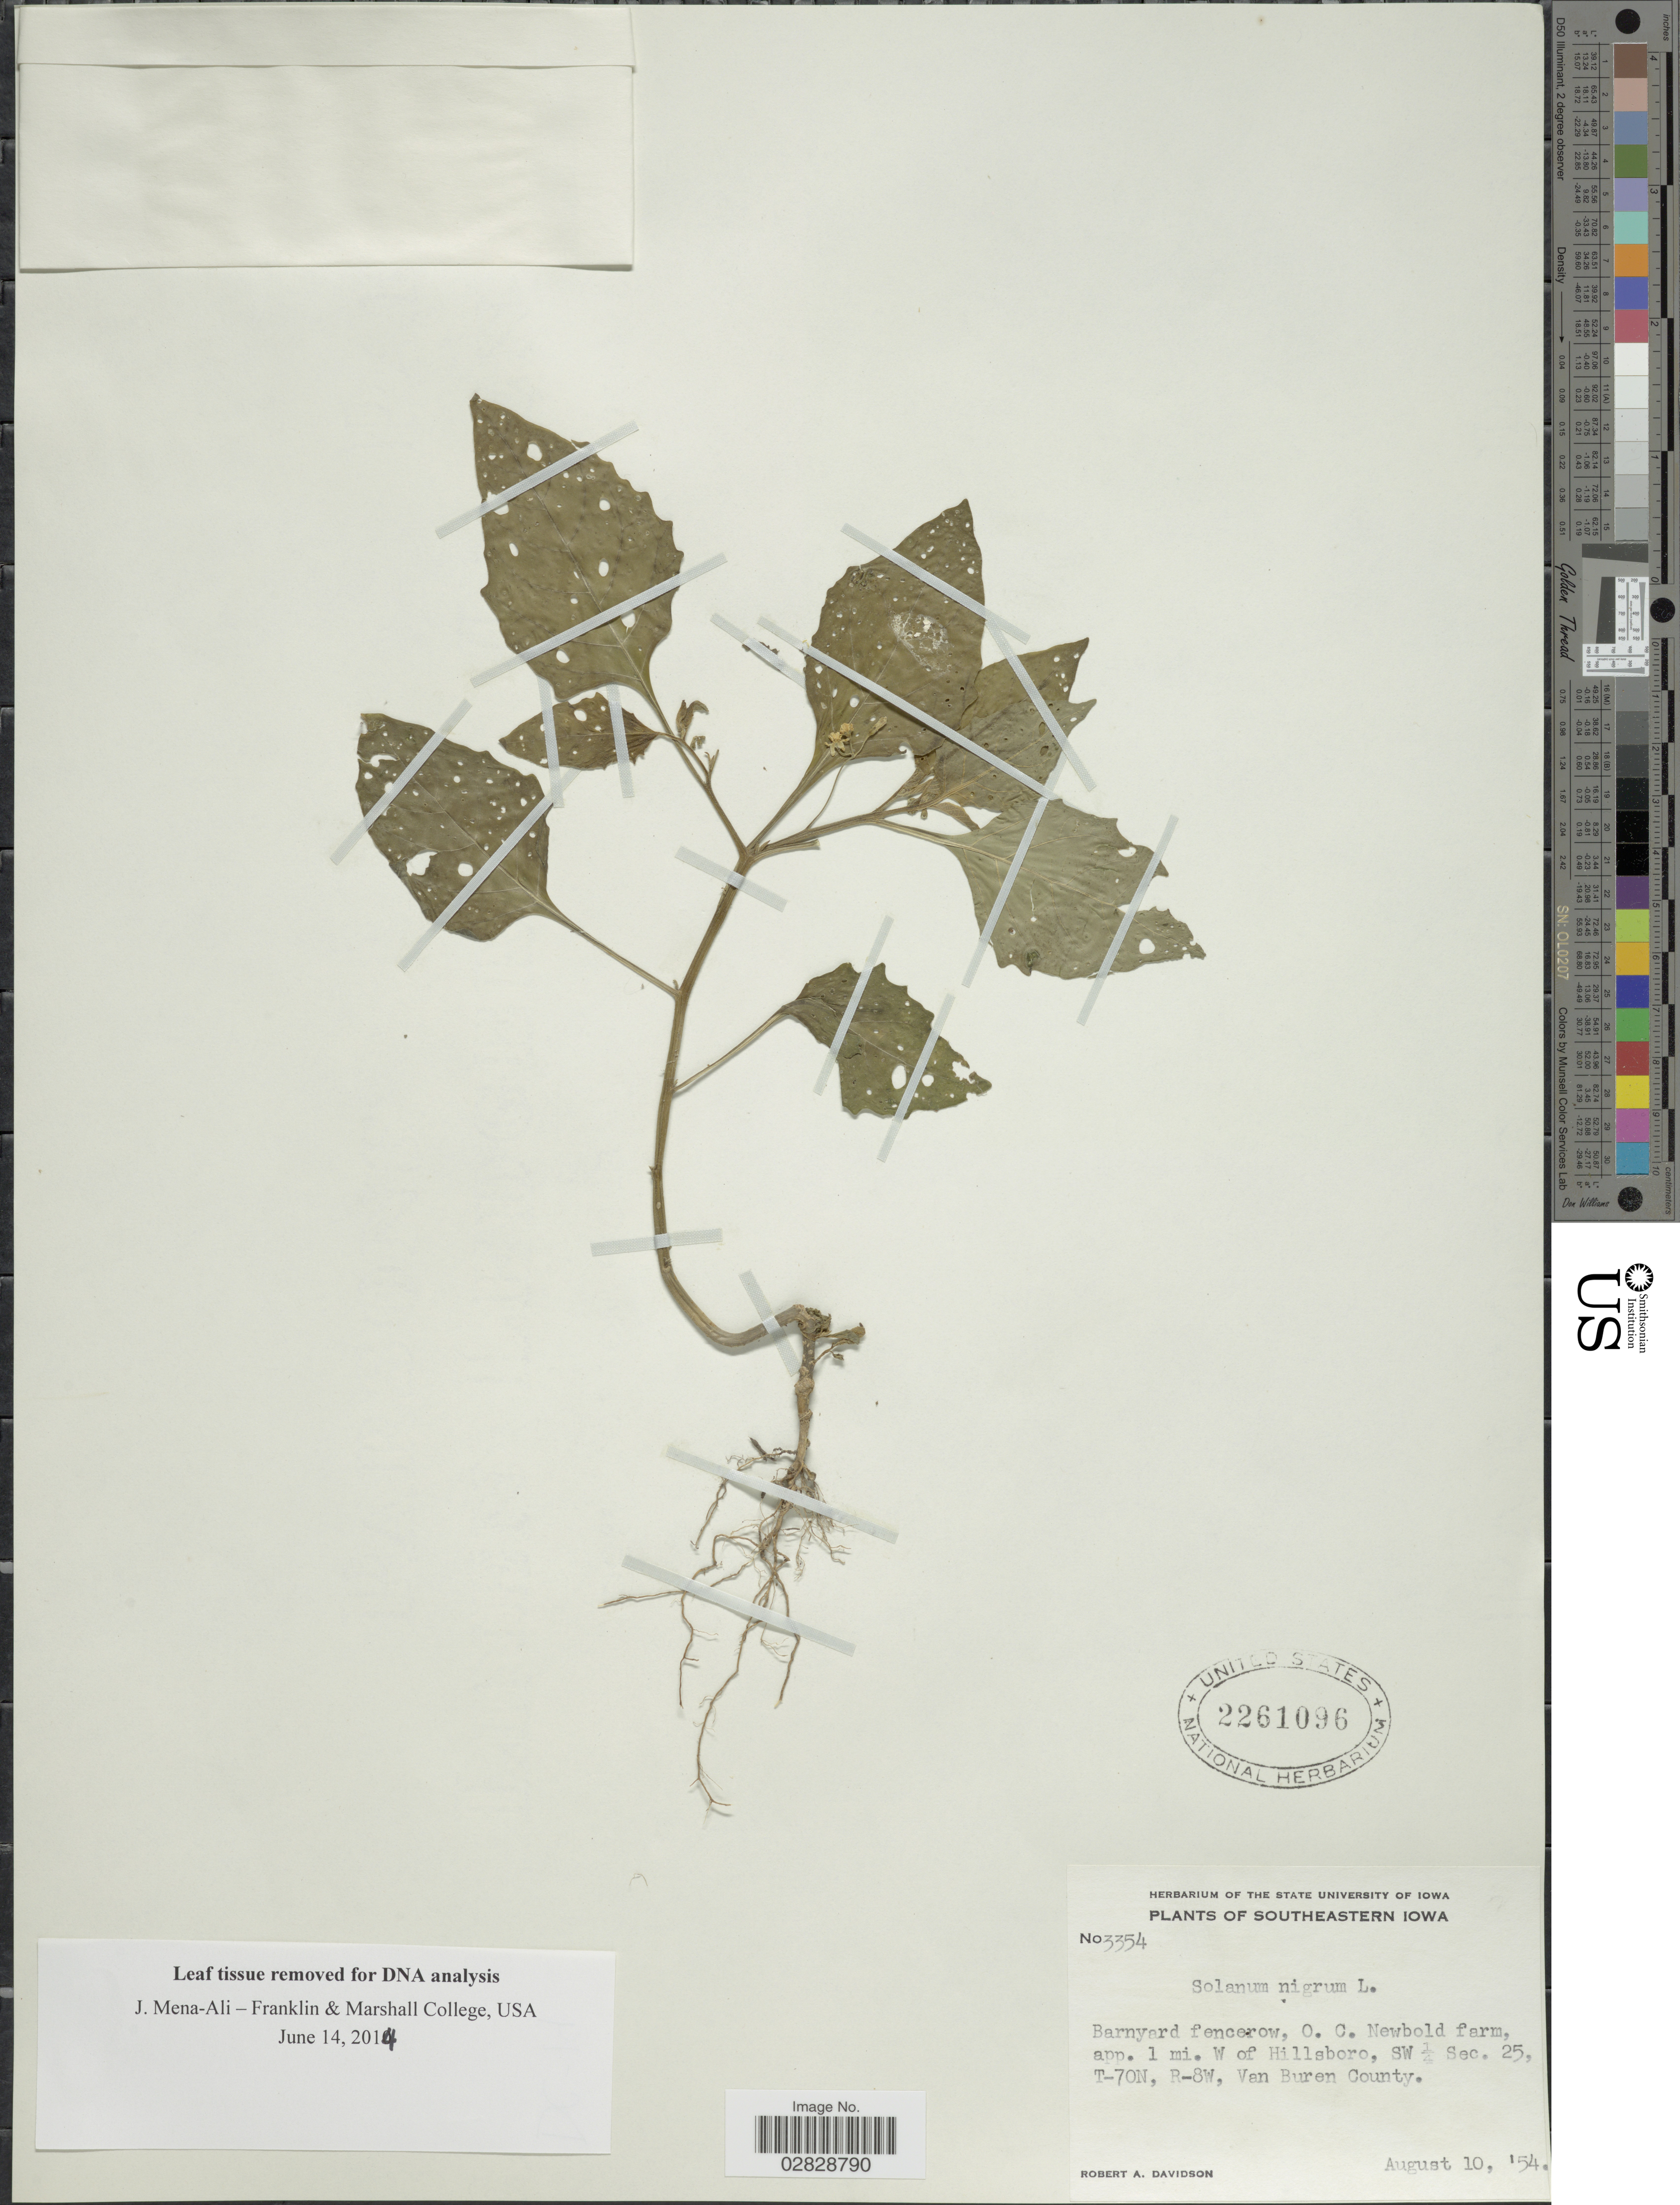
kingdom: Plantae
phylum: Tracheophyta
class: Magnoliopsida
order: Solanales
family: Solanaceae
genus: Solanum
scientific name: Solanum emulans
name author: Raf.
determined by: Knapp, S. D.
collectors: R. A. Davidson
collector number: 3354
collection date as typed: Transcribed d/m/y: 10/8/54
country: United States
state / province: Iowa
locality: Southeastern Iowa. Barnyard fence-row, O. C. Newbold farm, app. 1 mi. W of Hillsboro, SW ¼ Sec. 25, T-70N, R-8W, Van Buren County.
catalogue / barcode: US 2261096